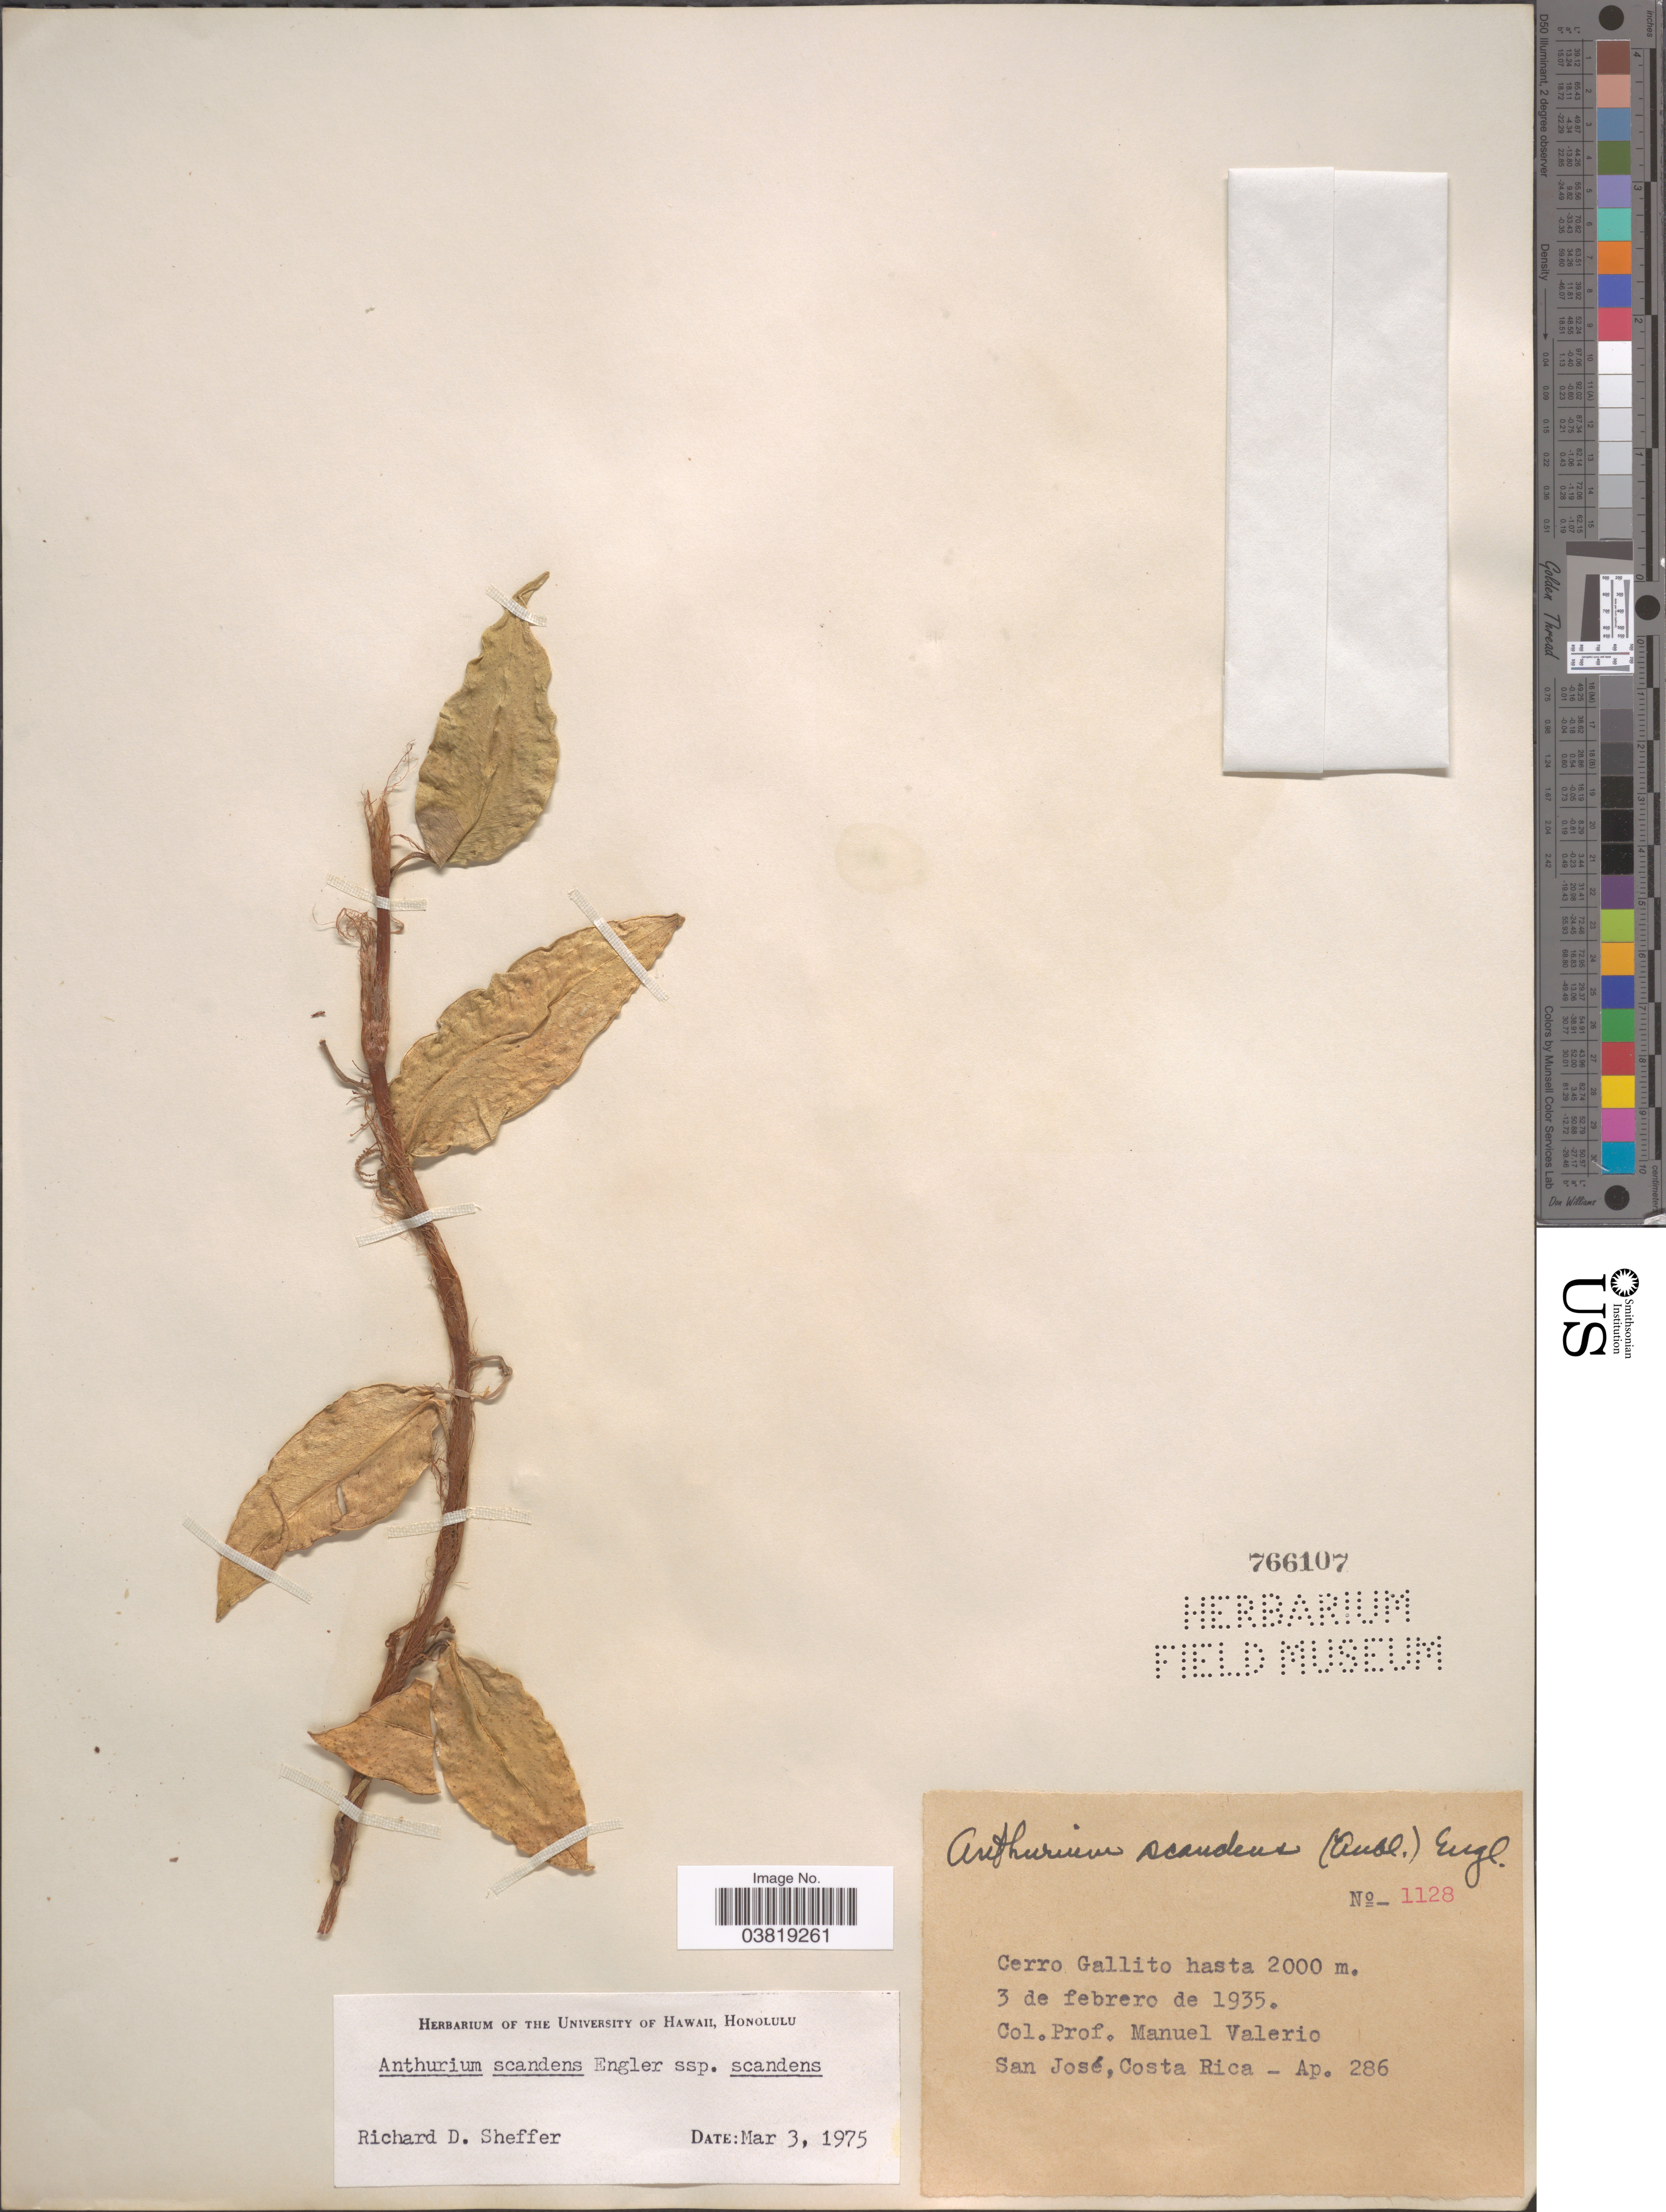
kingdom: Plantae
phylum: Tracheophyta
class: Liliopsida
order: Alismatales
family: Araceae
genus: Anthurium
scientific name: Anthurium scandens var. scandens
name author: (Aubl.) Engl.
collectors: M. Valerio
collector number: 1128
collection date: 1935-02-03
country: Costa Rica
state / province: San José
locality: Cerro Gallito.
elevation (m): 2000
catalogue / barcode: US 766107